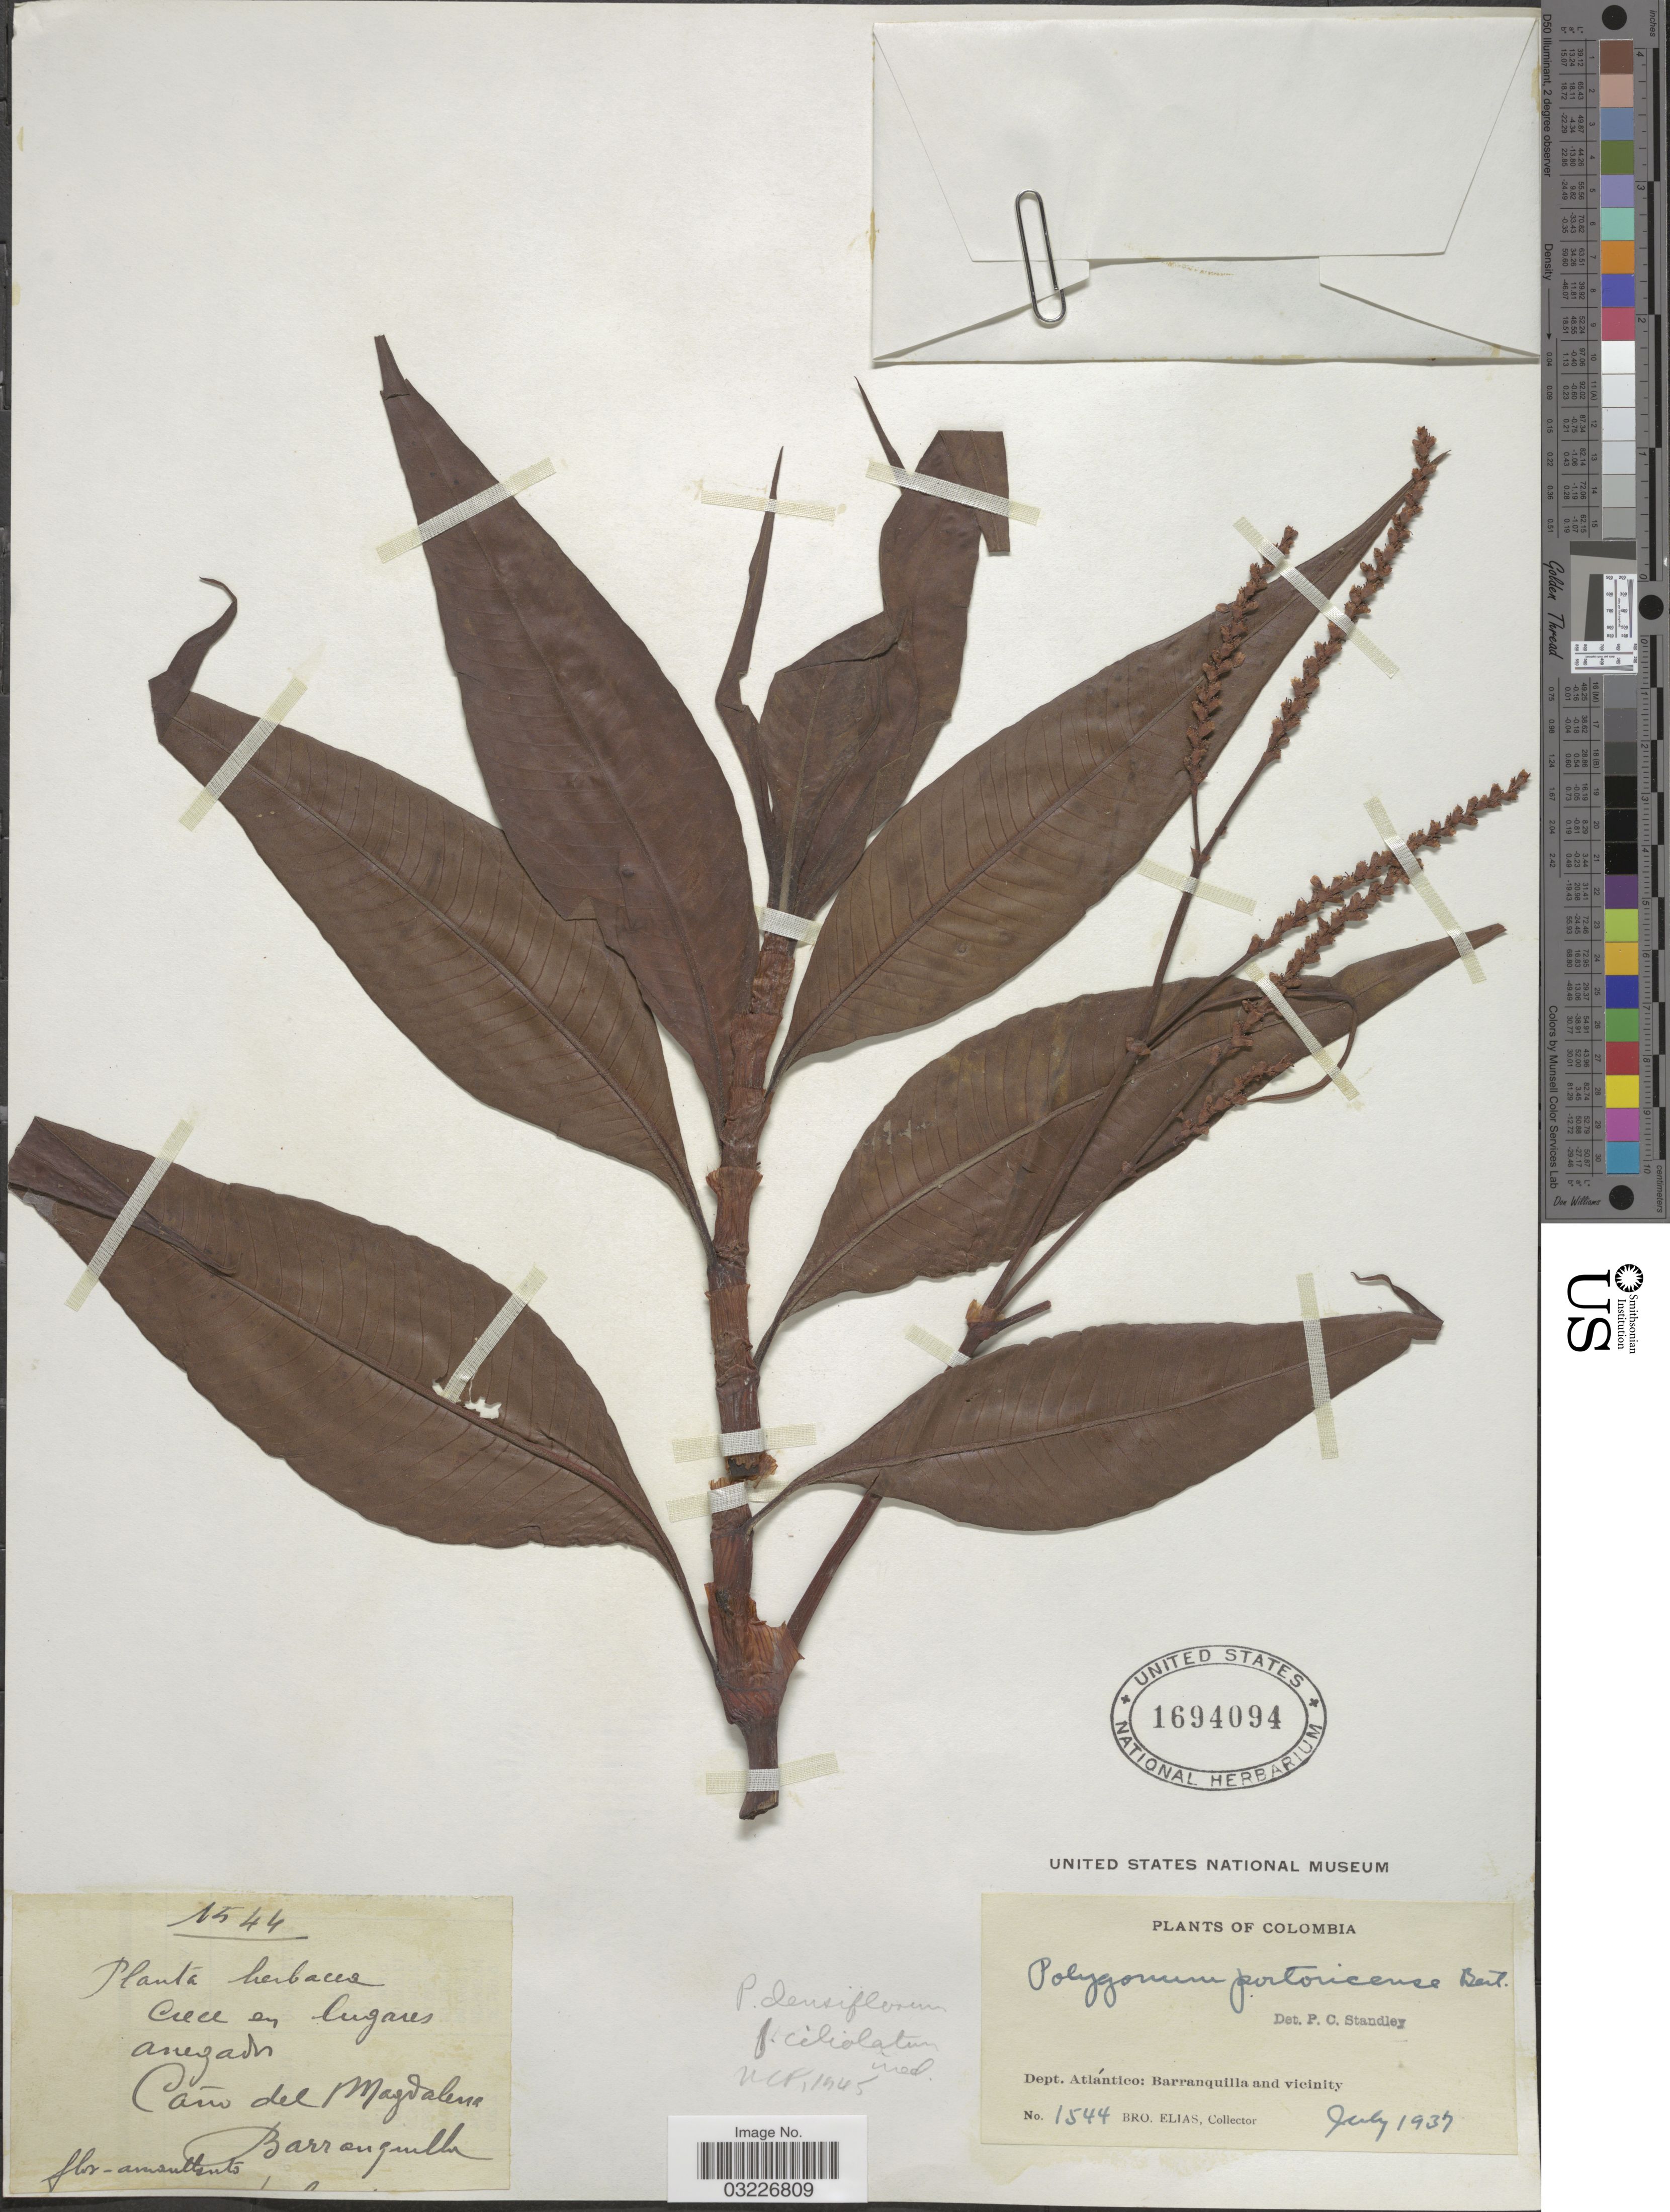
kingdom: Plantae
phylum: Tracheophyta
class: Magnoliopsida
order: Caryophyllales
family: Polygonaceae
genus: Polygonum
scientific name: Polygonum densiflorum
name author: Meisn.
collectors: Bro. Elias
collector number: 1544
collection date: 1937-07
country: Colombia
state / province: Atlántico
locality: Caño del Magdalena. Dept. Atlántico: Barranquilla and vicinity.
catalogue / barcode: US 1694094